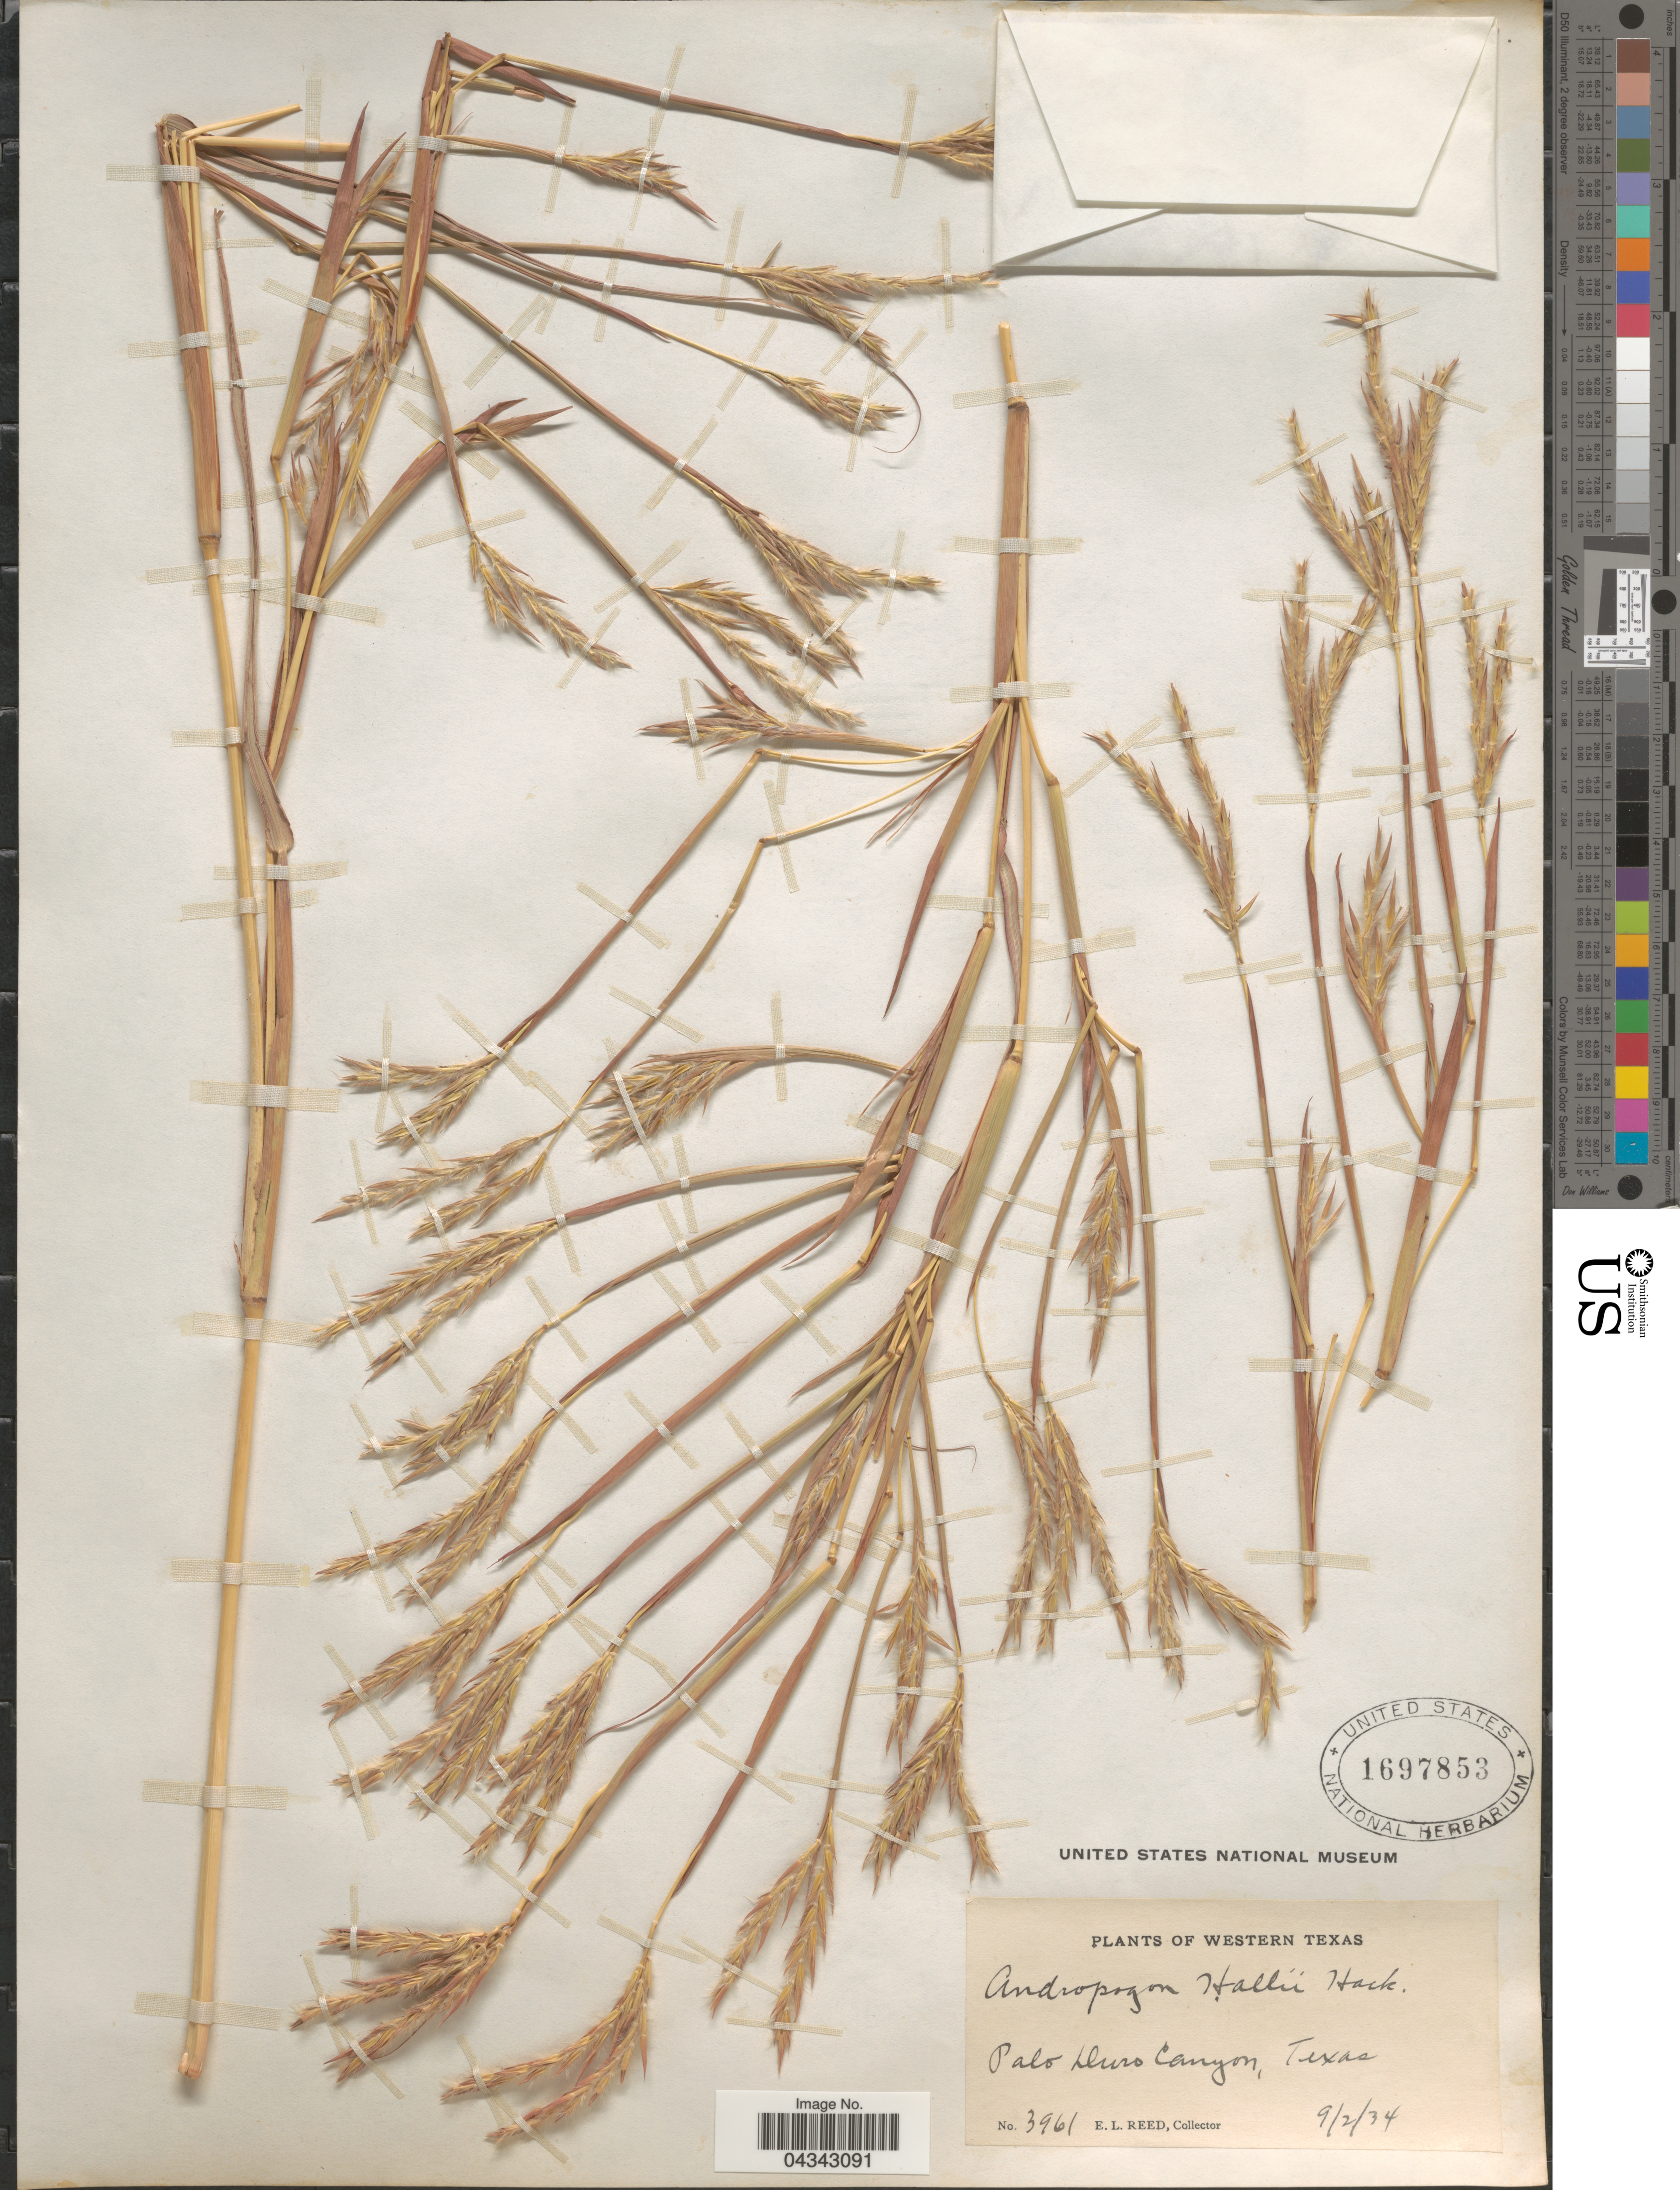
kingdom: Plantae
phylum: Tracheophyta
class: Liliopsida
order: Poales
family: Poaceae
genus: Andropogon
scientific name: Andropogon gerardii subsp. hallii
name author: (Hack.) Wipff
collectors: E. Reed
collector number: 3961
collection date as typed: Transcribed d/m/y: 2/9/34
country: United States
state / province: Texas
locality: Western Texas. Palo Duro Canyon.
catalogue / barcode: US 1697853